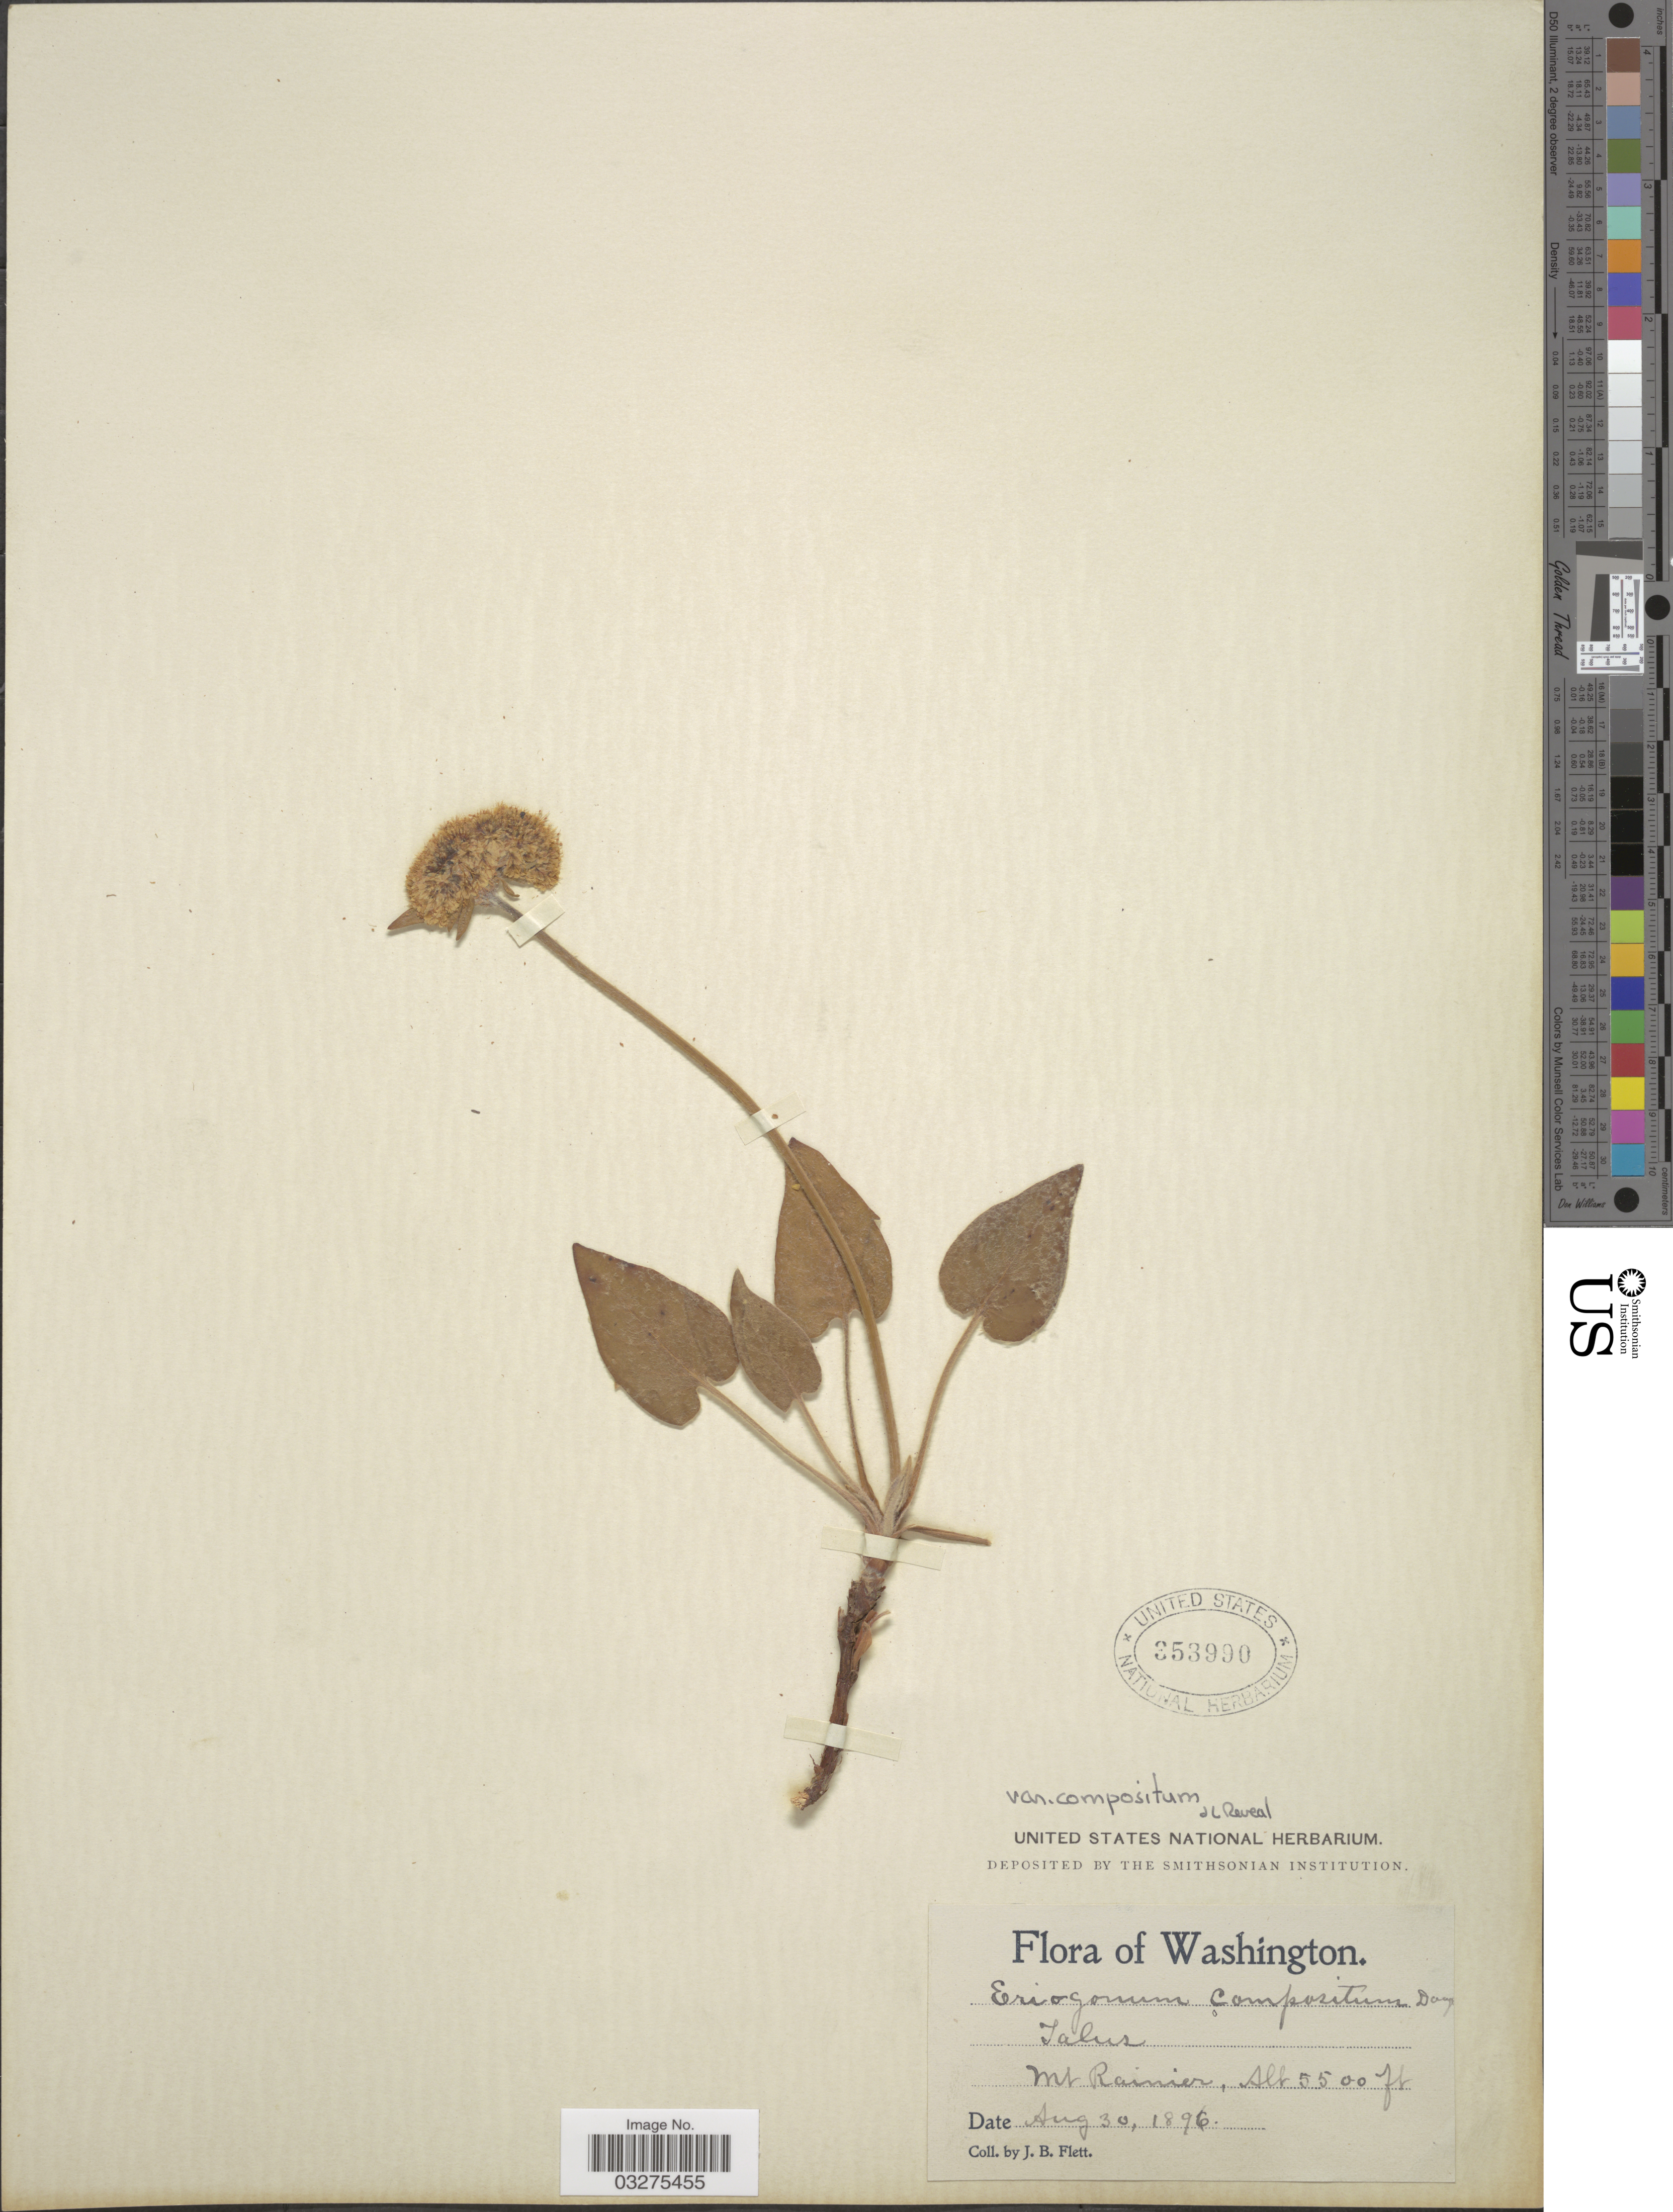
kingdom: Plantae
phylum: Tracheophyta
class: Magnoliopsida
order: Caryophyllales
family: Polygonaceae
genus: Eriogonum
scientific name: Eriogonum compositum var. compositum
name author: Douglas ex Benth.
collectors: J. Flett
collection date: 1896-08-30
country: United States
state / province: Washington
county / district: Pierce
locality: Mt Rainier.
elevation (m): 1676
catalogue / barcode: US 353990